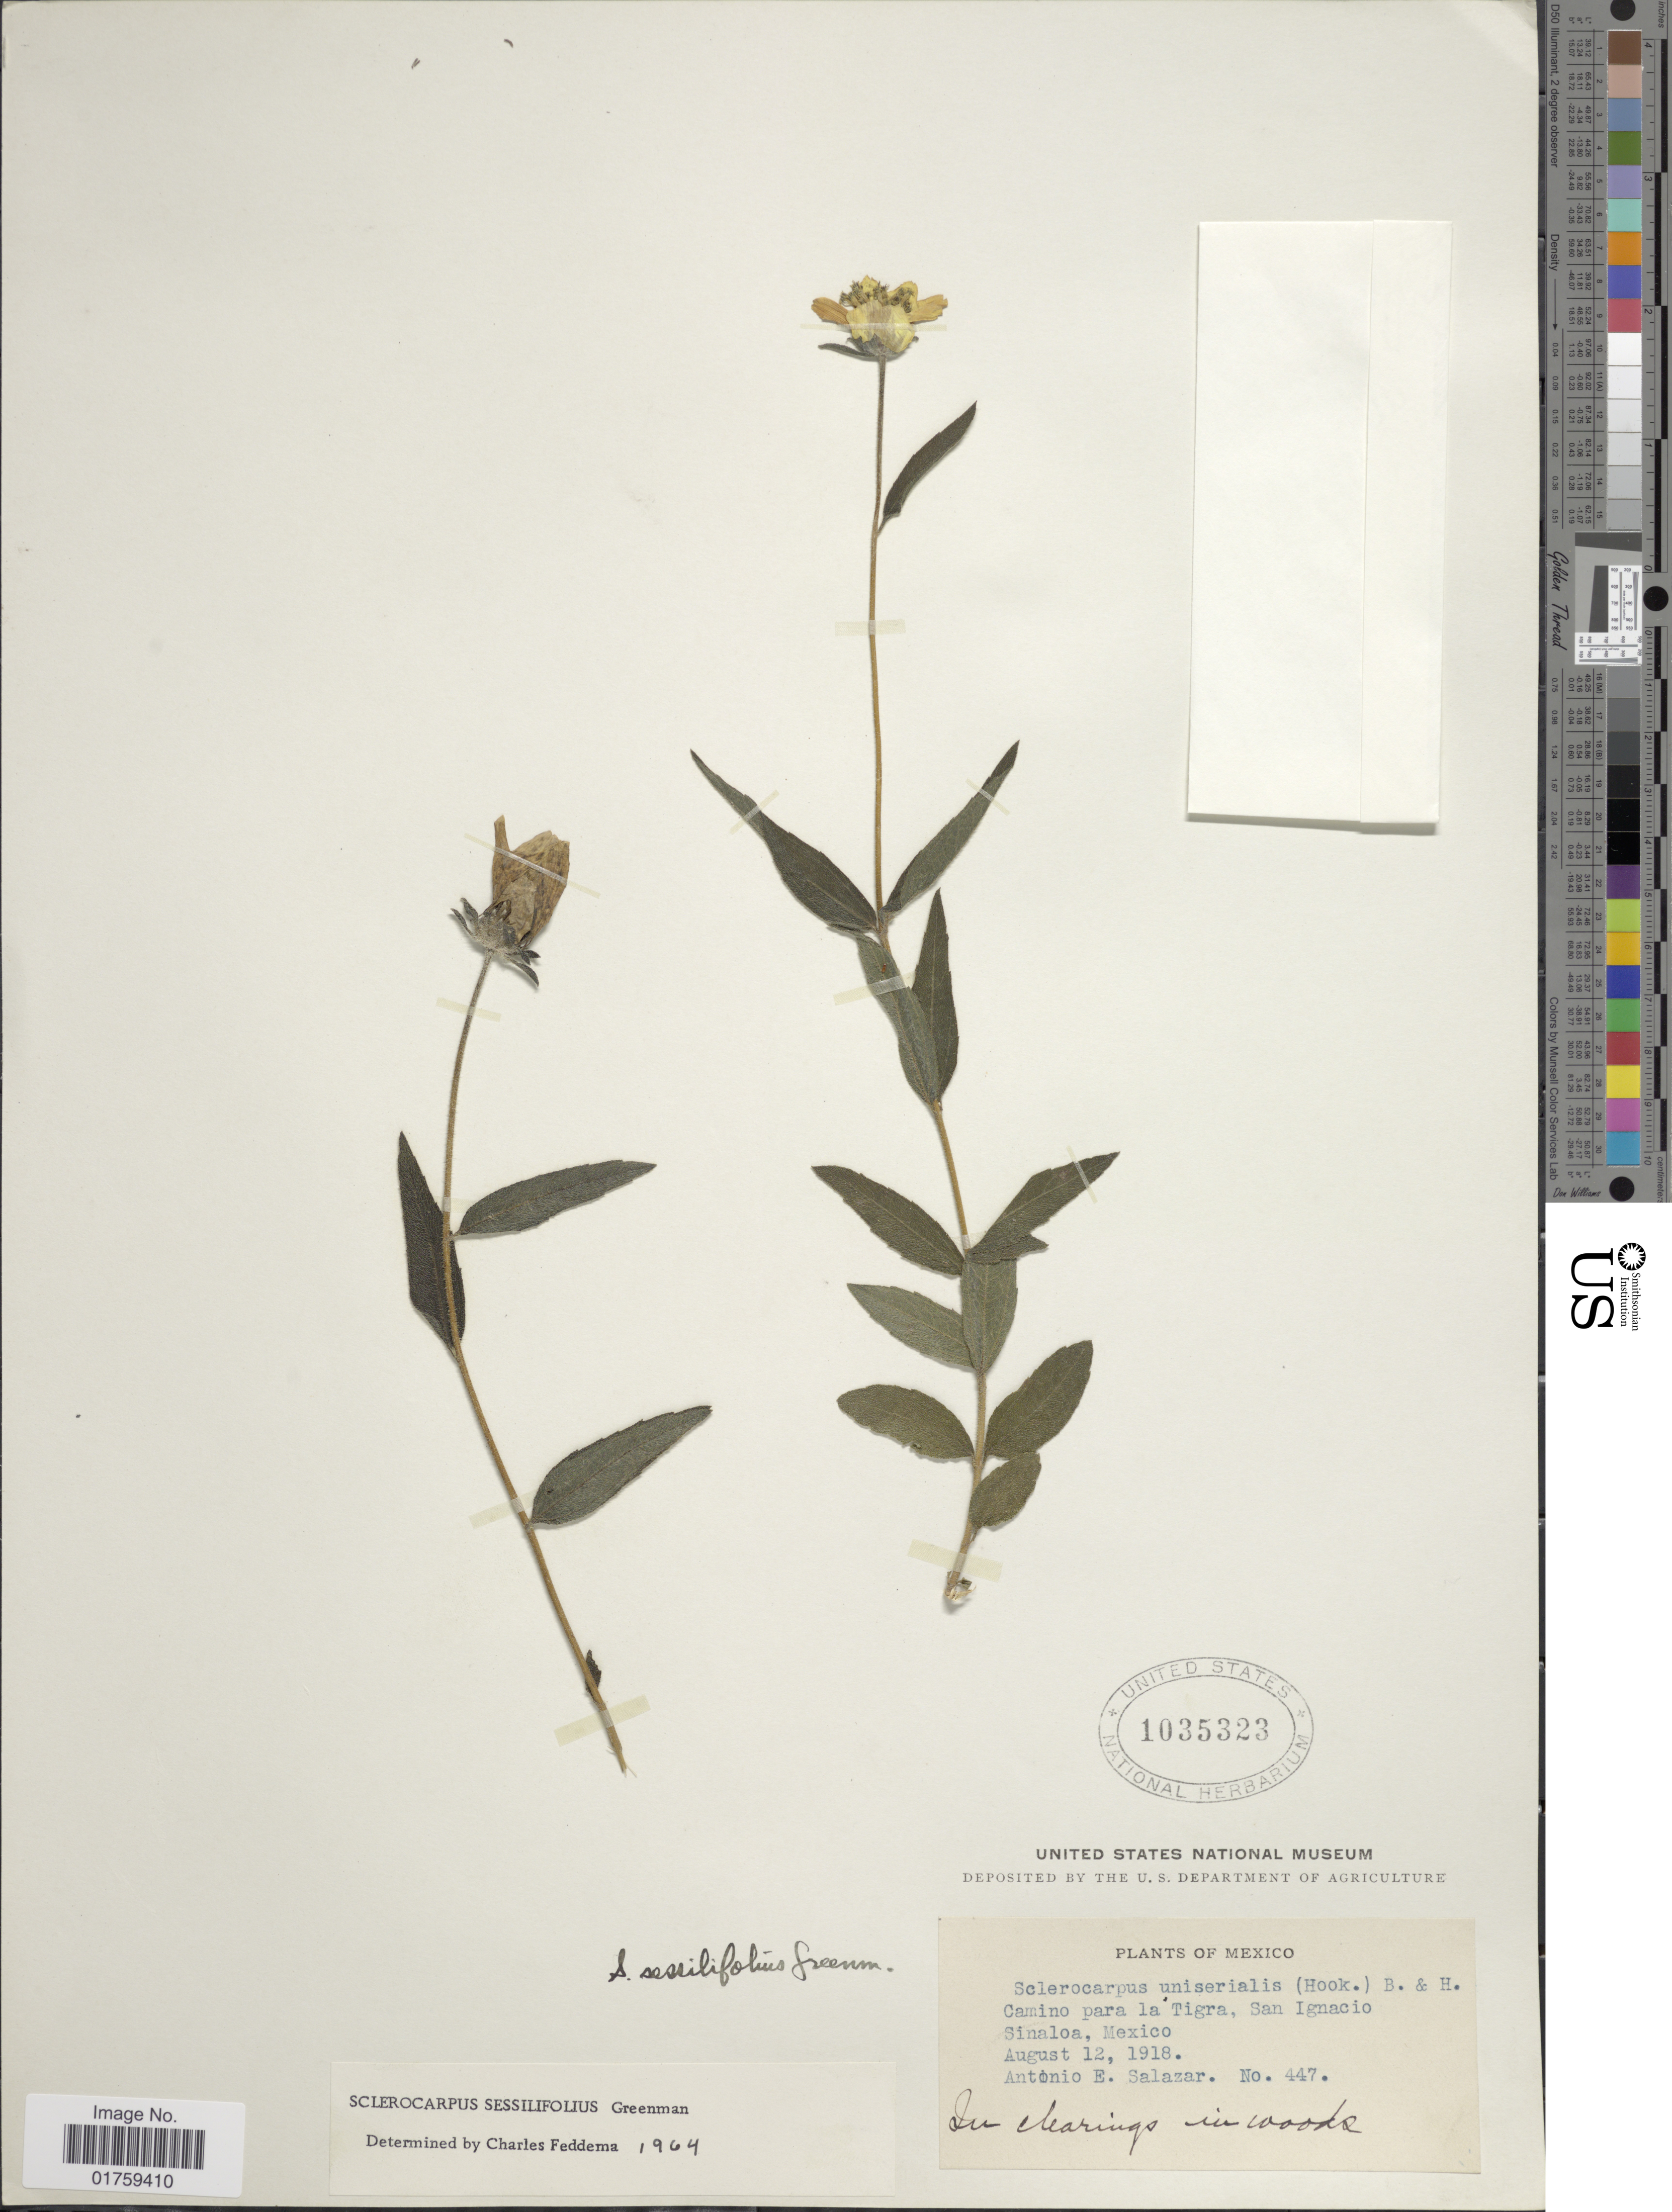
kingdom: Plantae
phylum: Tracheophyta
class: Magnoliopsida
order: Asterales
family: Asteraceae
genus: Sclerocarpus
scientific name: Sclerocarpus sessilifolius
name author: Greenm.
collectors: A. E. Salazar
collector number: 447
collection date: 1918-09-12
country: Mexico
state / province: Sinaloa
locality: Camino para la Tigra, San Ignacio. Sinaloa, Mexico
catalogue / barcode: US 1035323